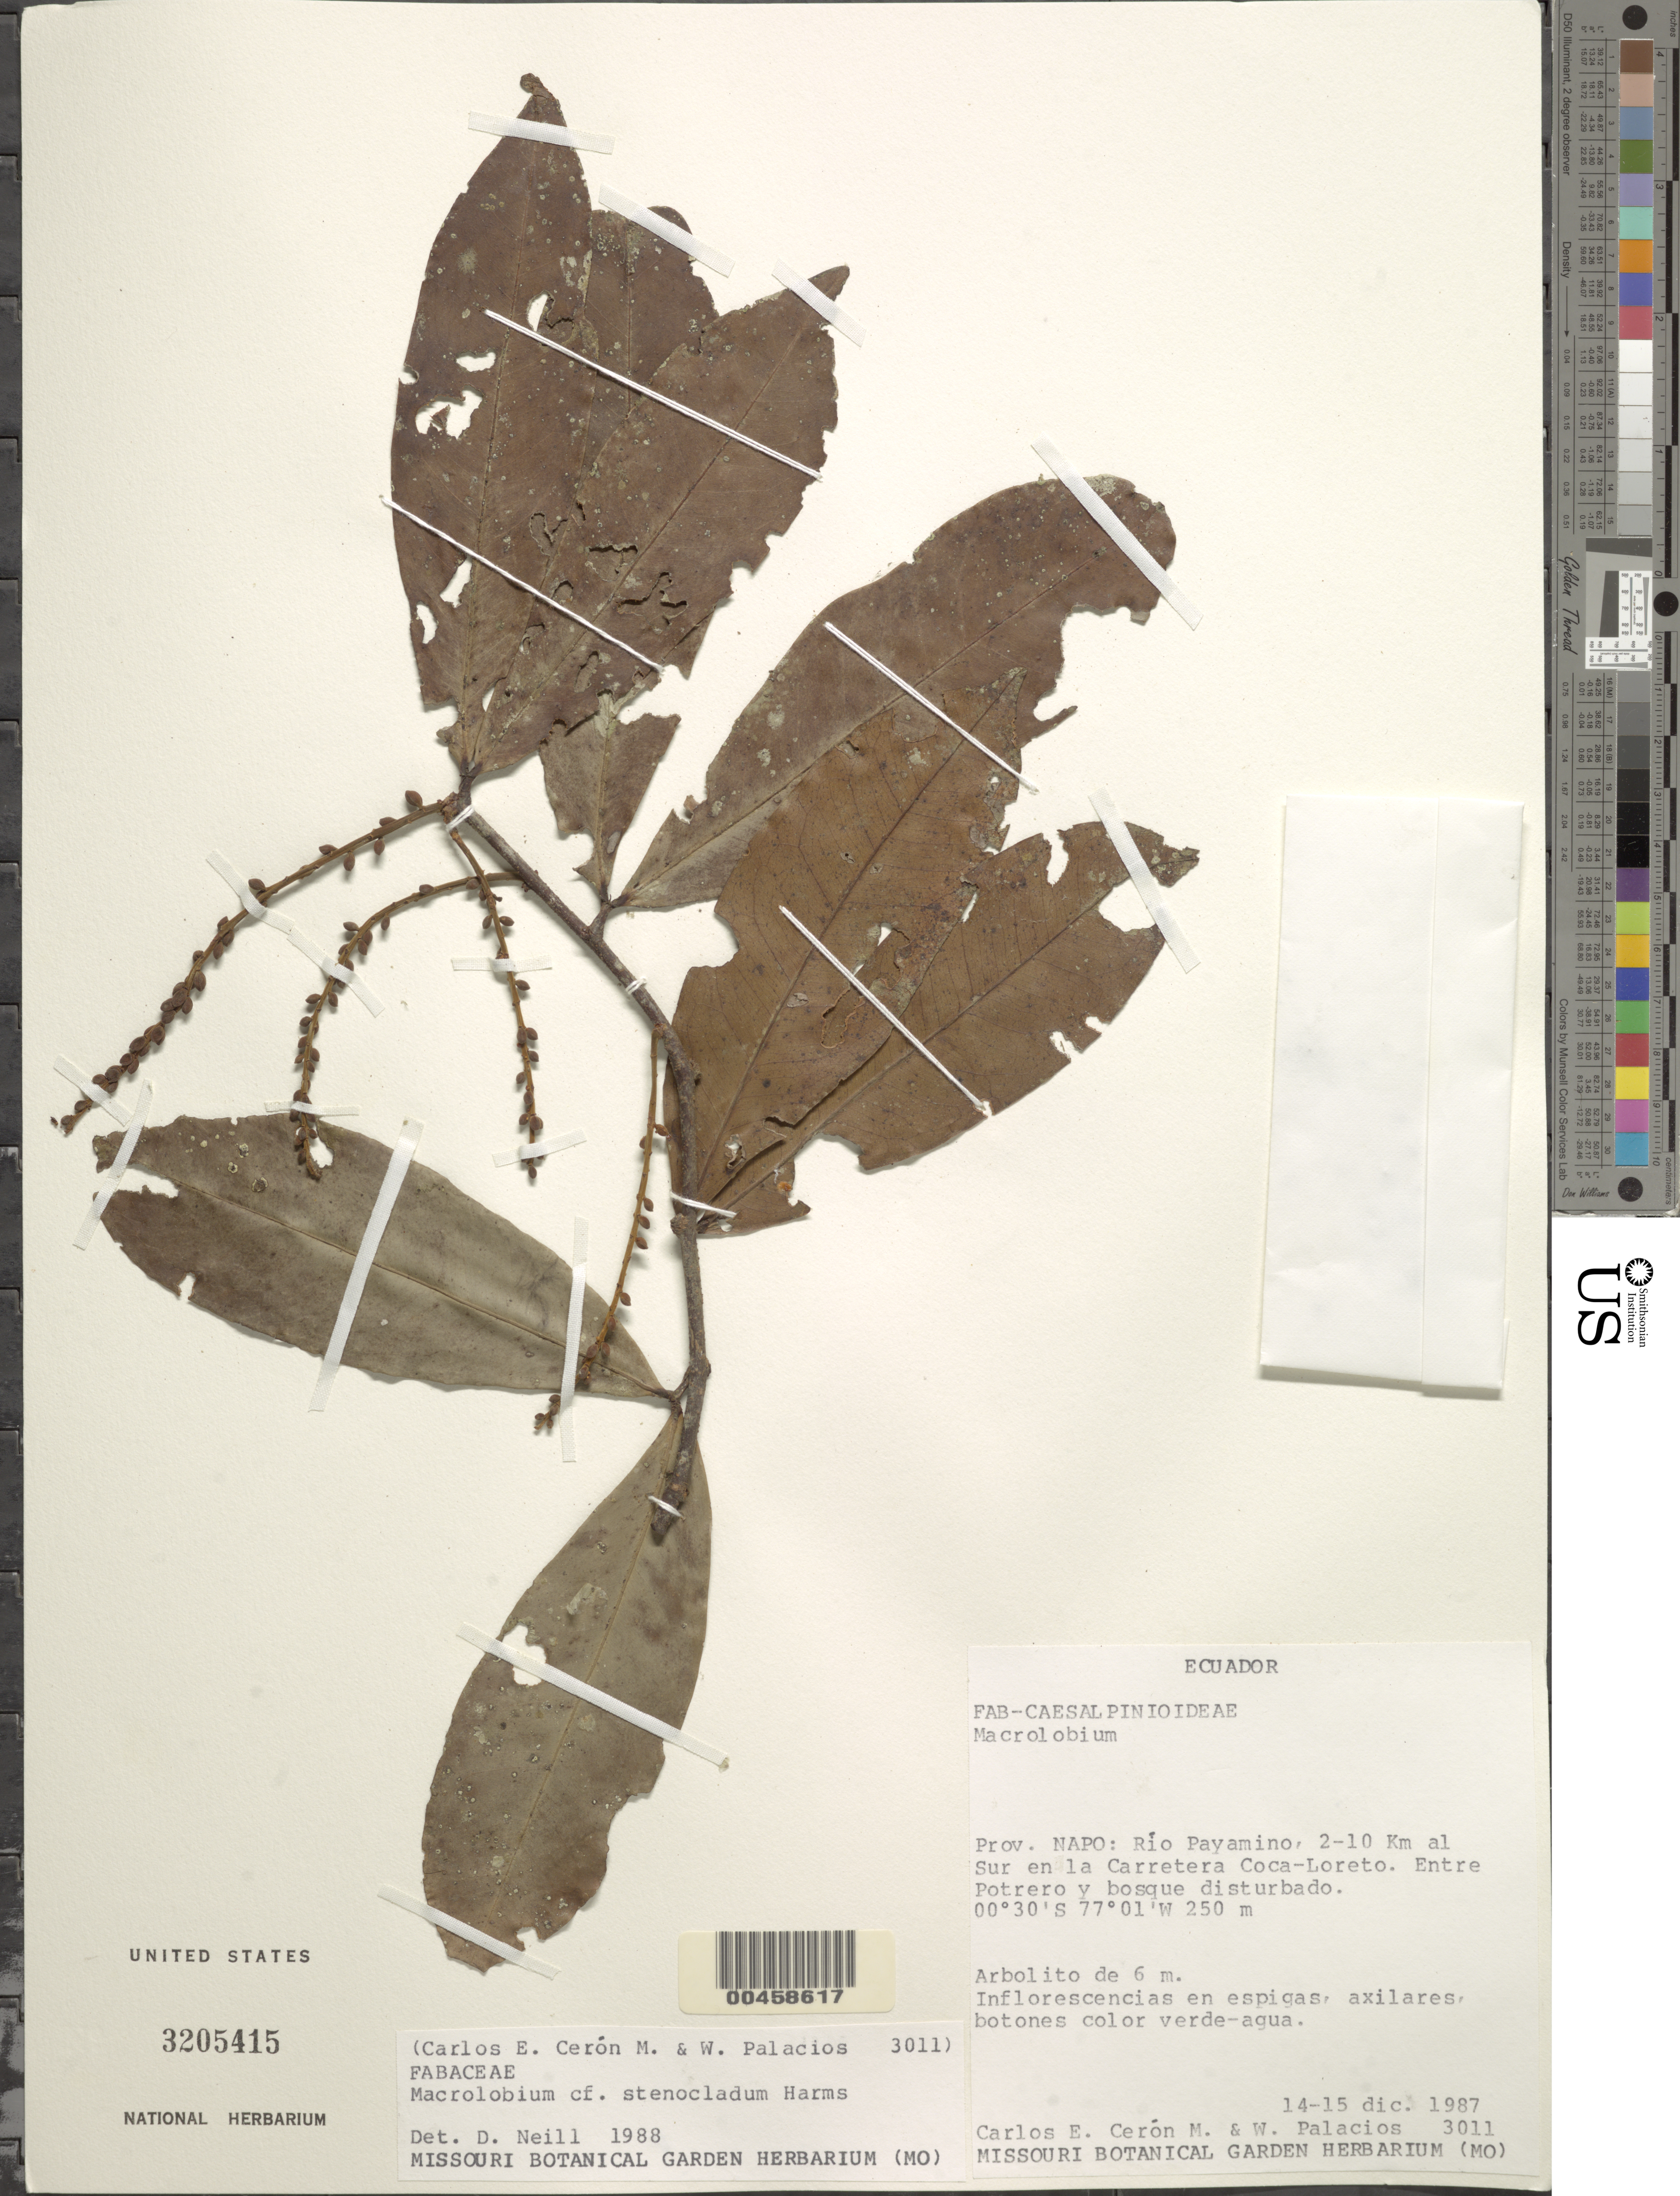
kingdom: Plantae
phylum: Tracheophyta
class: Magnoliopsida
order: Fabales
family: Fabaceae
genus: Macrolobium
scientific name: Macrolobium sp. nov.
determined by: Trujillo, A. M.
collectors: C. E. Cerón M. & W. Palacios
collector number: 3011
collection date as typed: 14 Dec 1987 to 15 Dec 1987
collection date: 1987-12-14/1987-12-15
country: Ecuador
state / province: Napo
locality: Rio Payamino, 2 - 10 km al sur en la Carretera coca-loreto. entre potrero y Bosque disturbado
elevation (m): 250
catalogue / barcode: US 3205415